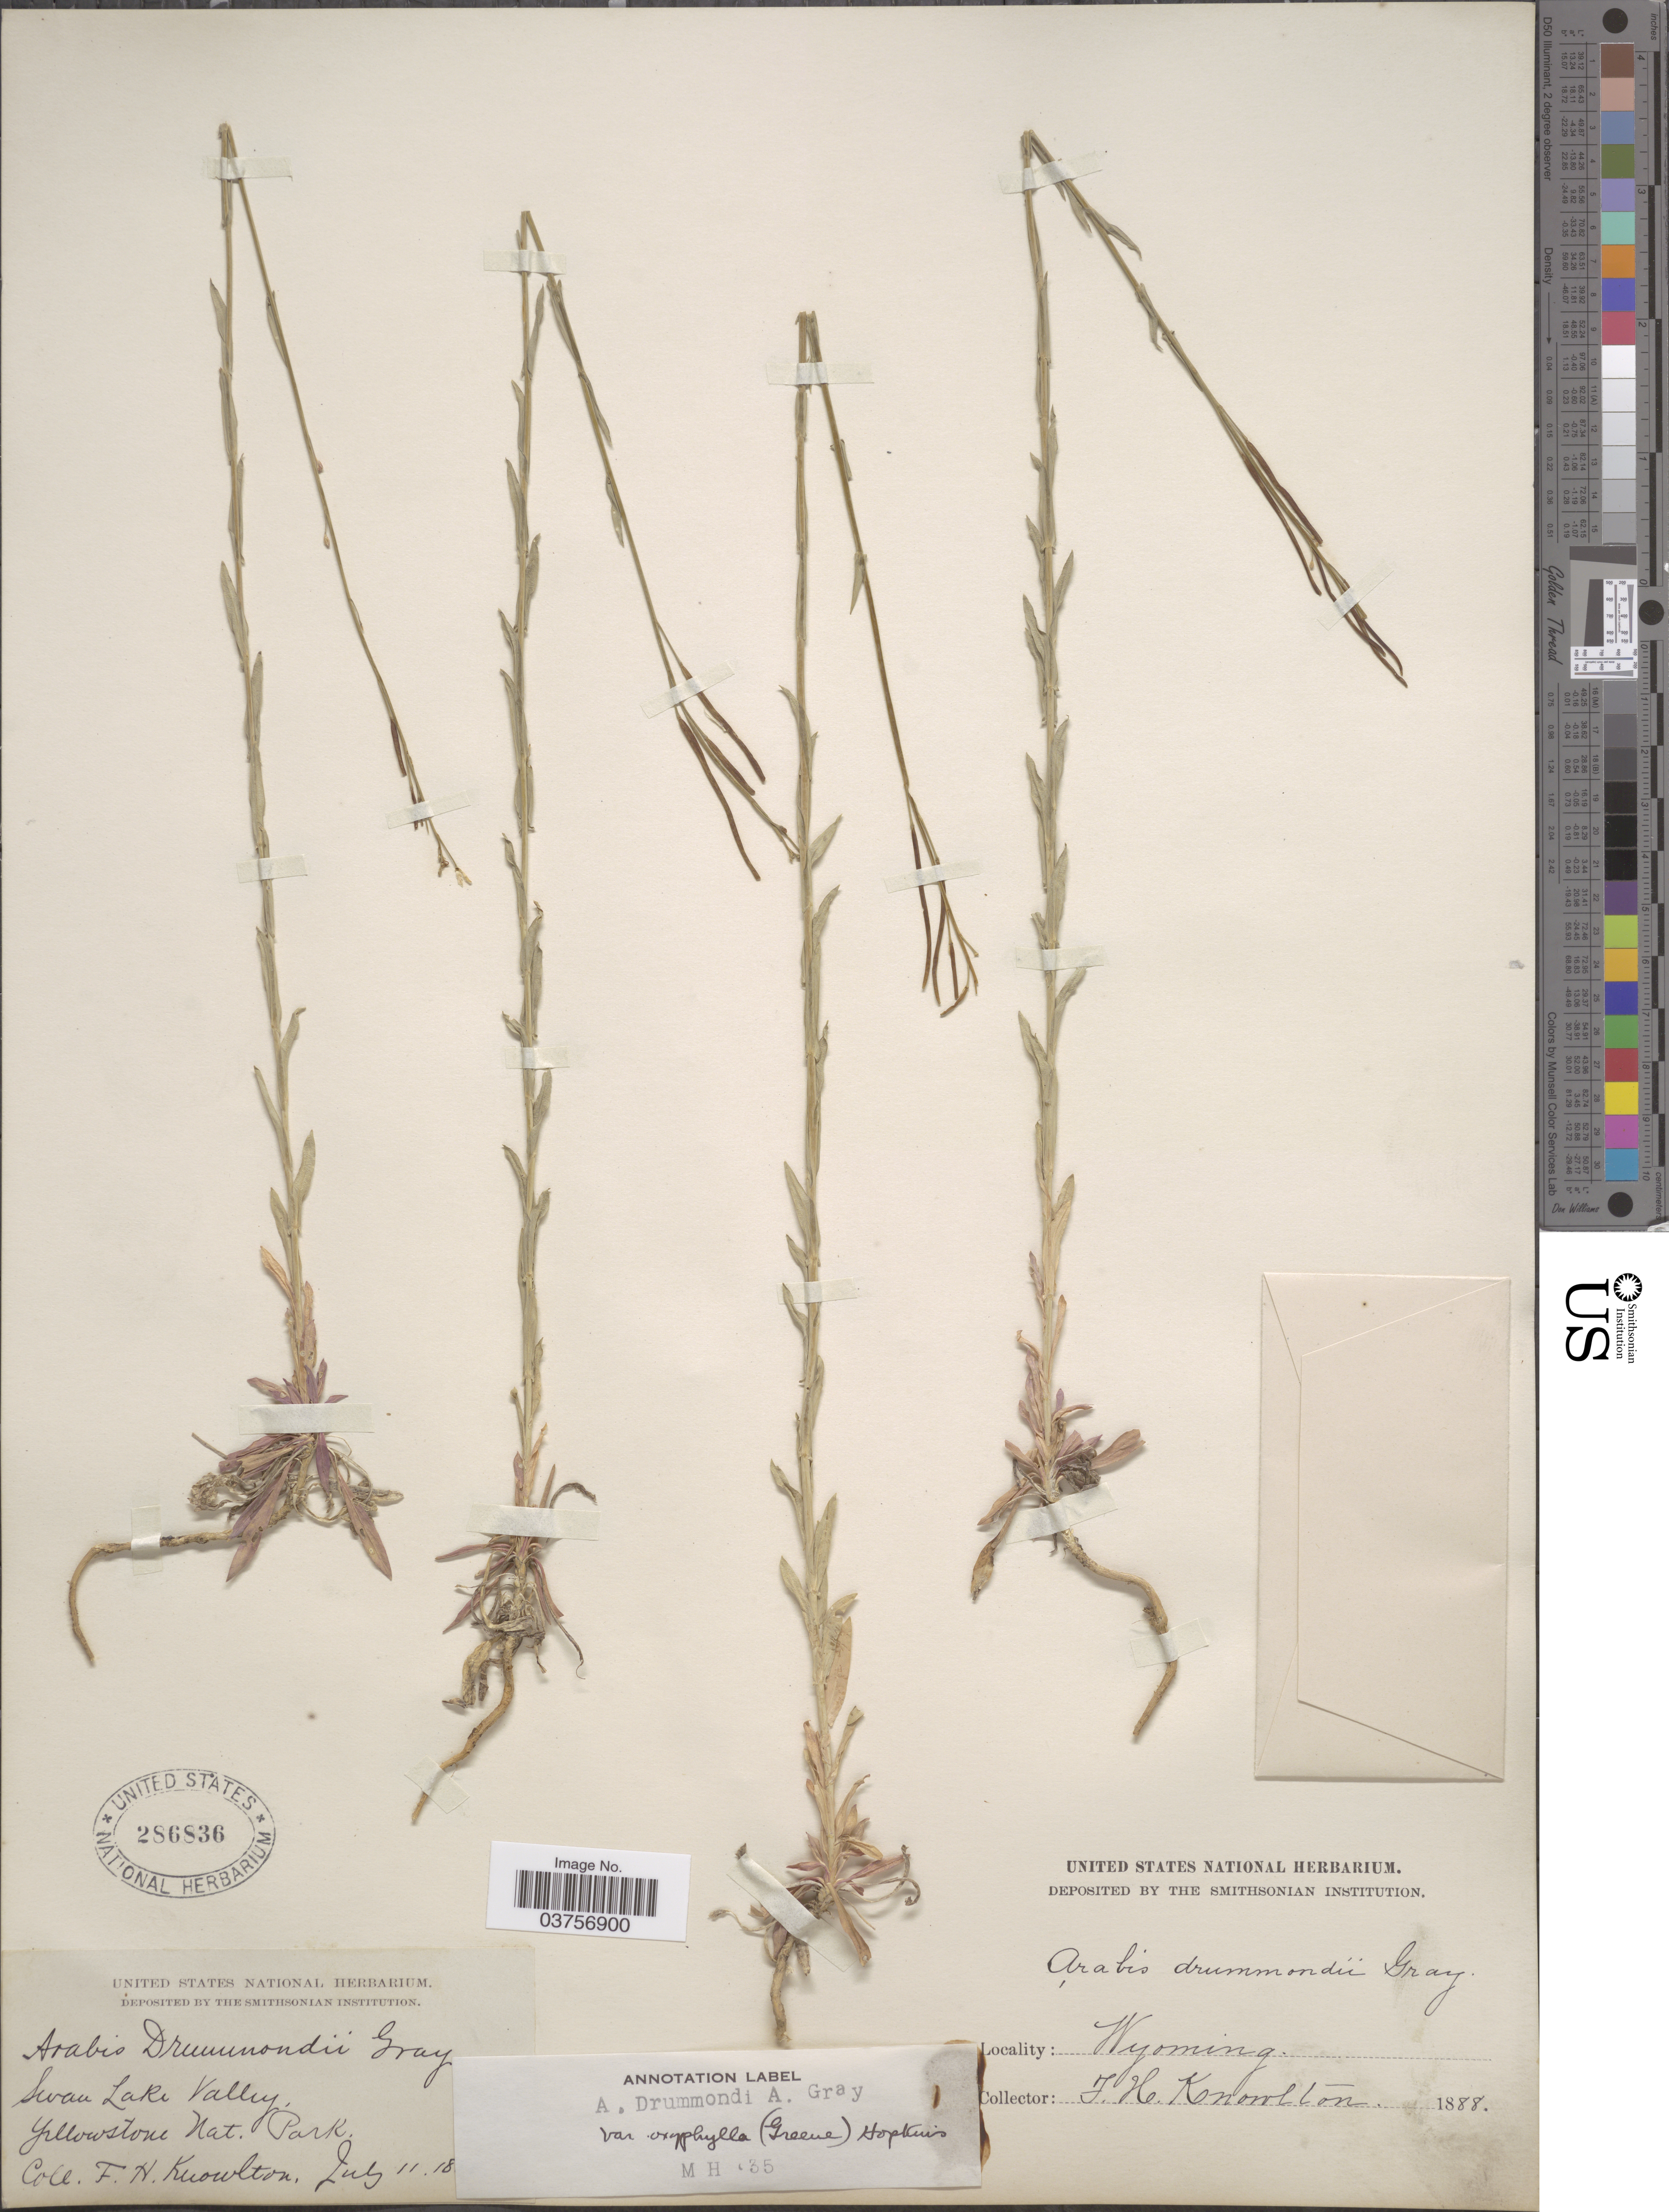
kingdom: Plantae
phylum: Tracheophyta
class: Magnoliopsida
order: Brassicales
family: Brassicaceae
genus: Arabis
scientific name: Arabis drummondii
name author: A. Gray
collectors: F. H. Knowlton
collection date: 1888-07-11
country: United States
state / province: Wyoming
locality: Swan Lake Valley, Yellowstone Nat. Park.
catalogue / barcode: US 286836